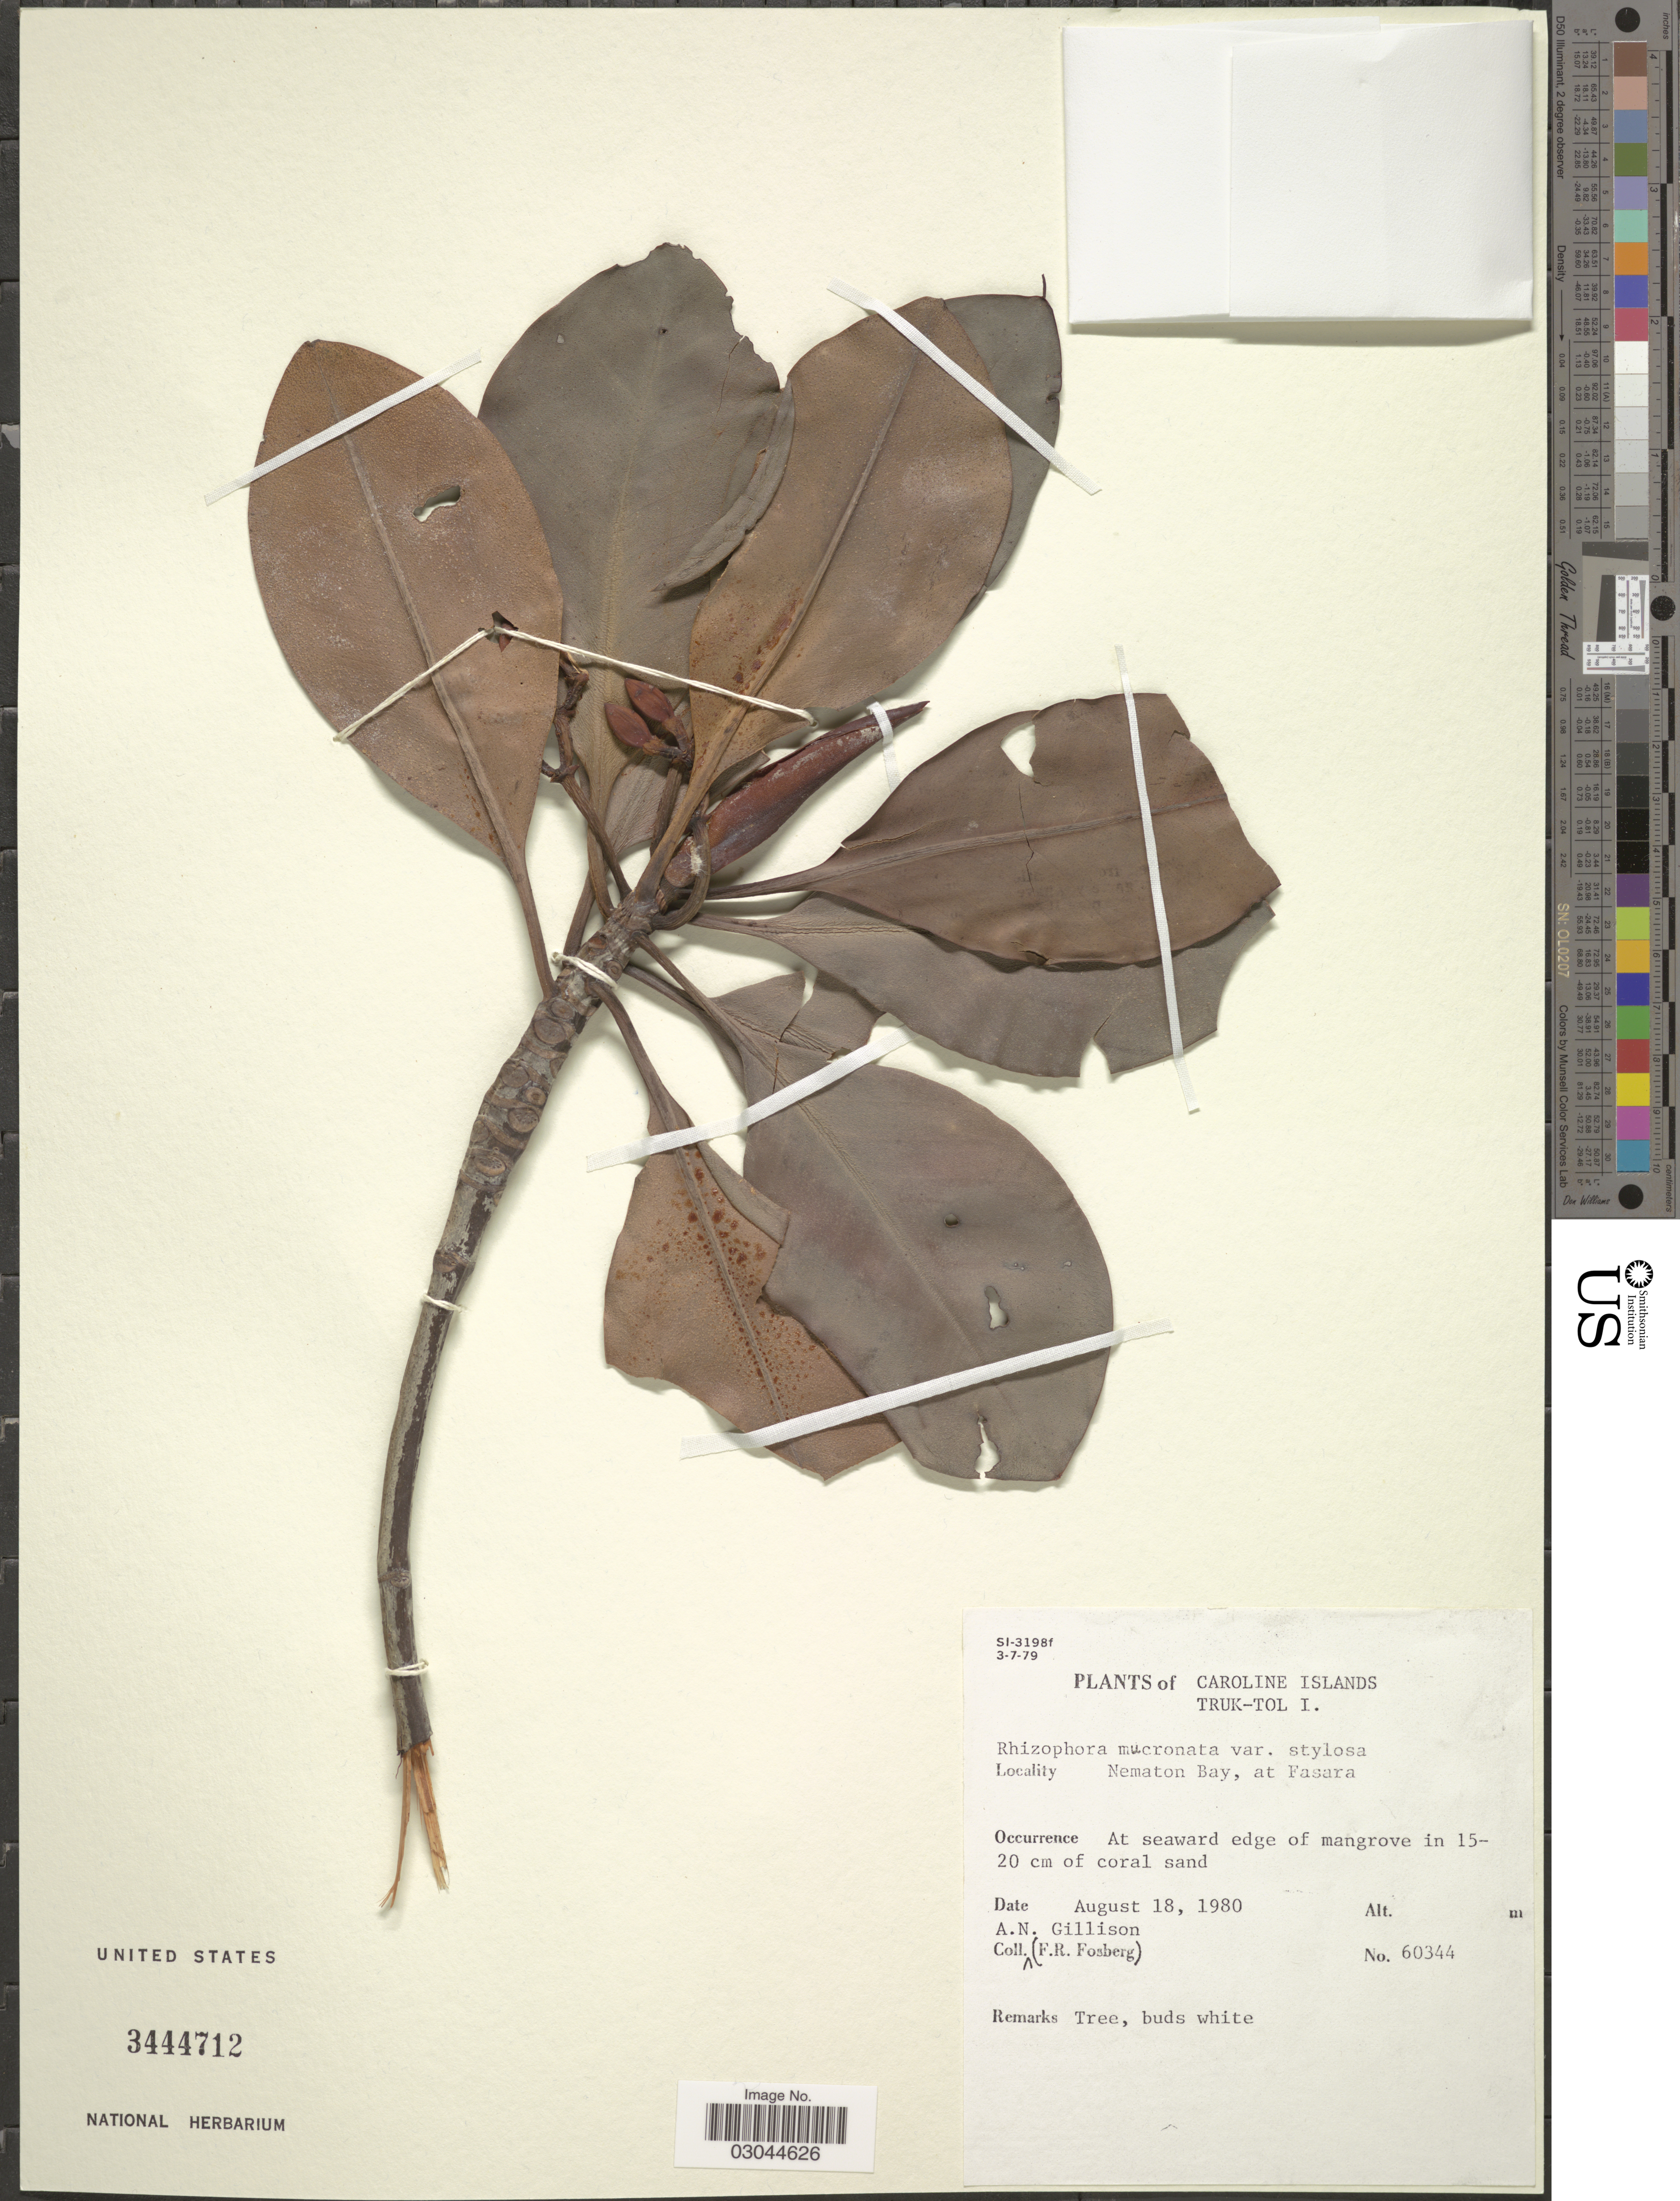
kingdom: Plantae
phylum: Tracheophyta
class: Magnoliopsida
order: Malpighiales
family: Rhizophoraceae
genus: Rhizophora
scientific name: Rhizophora mucronata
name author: Lam.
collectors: A. Gillison & F. R. Fosberg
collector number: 60344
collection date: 1980-08-18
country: Micronesia, Federated States of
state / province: Truk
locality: Caroline Islands. Truk-Tol I. Nematon Bay, at Fasara. At seaward edge of mangrove.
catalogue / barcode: US 3444712